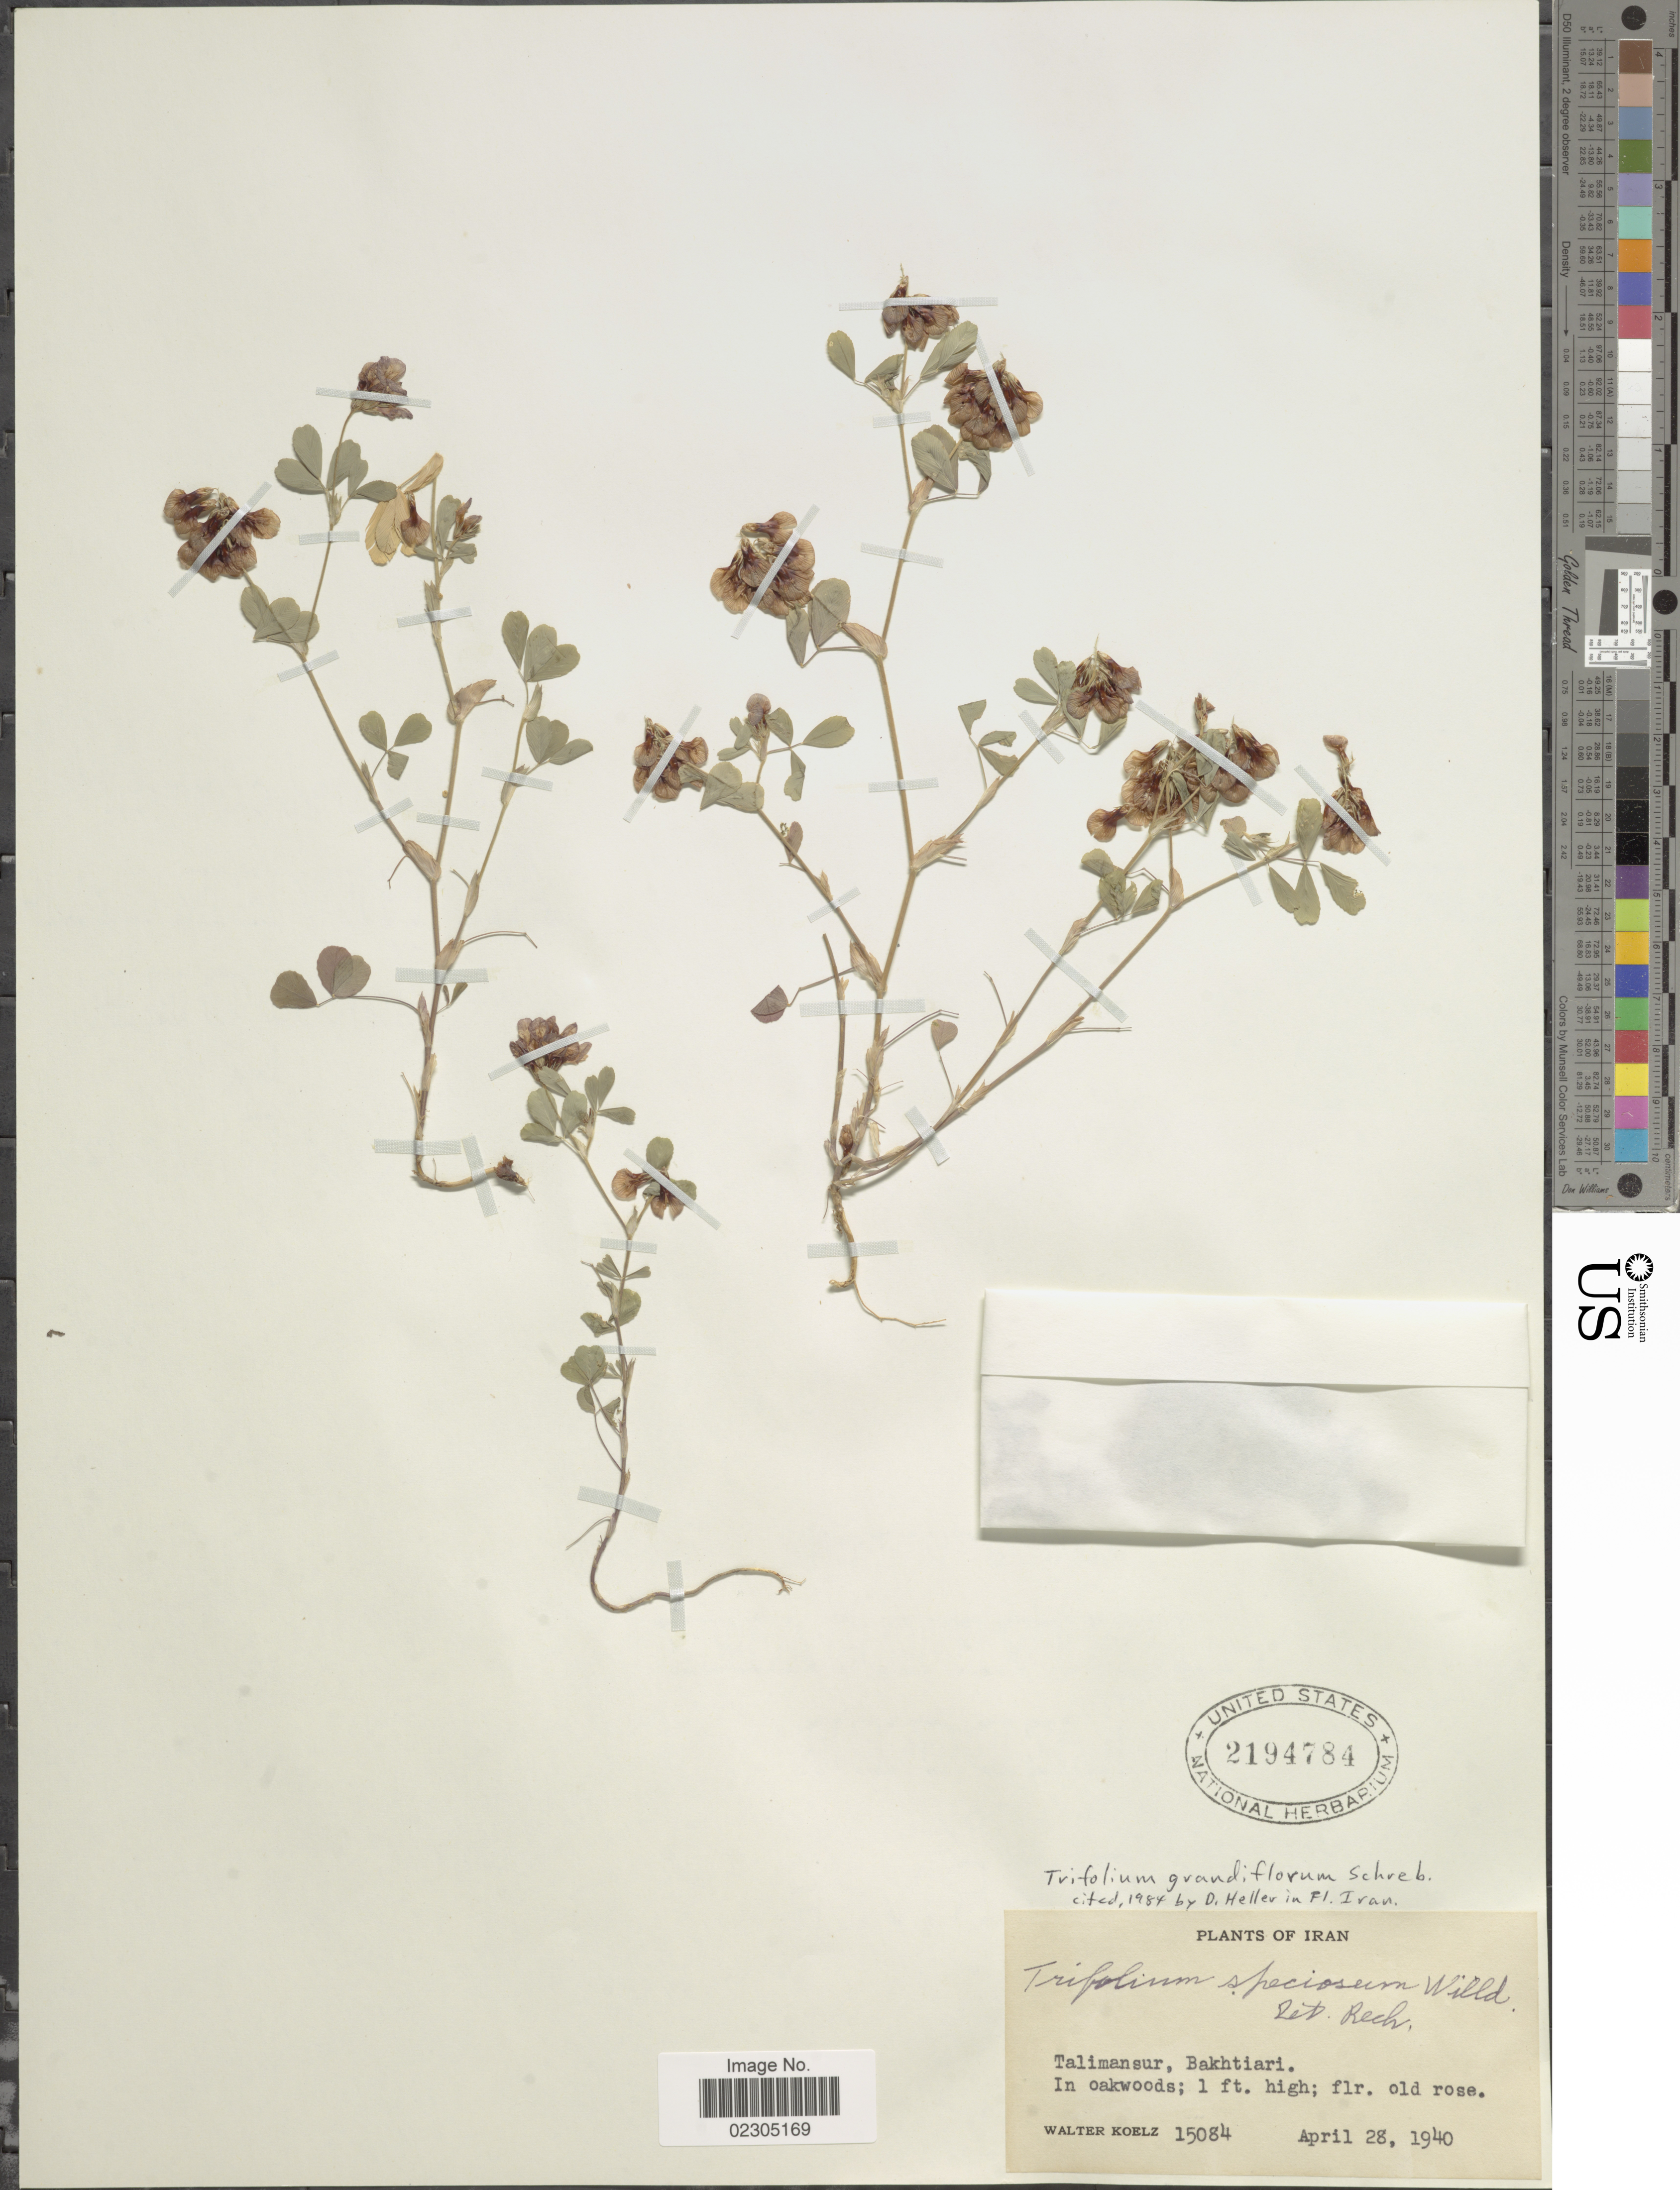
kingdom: Plantae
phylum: Tracheophyta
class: Magnoliopsida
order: Fabales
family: Fabaceae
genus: Trifolium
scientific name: Trifolium grandiflorum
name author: Schreb.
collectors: W. N. Koelz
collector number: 15084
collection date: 1940-04-28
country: Iran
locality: Talimansur, Bakhtiari. In oakwoods.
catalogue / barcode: US 2194784